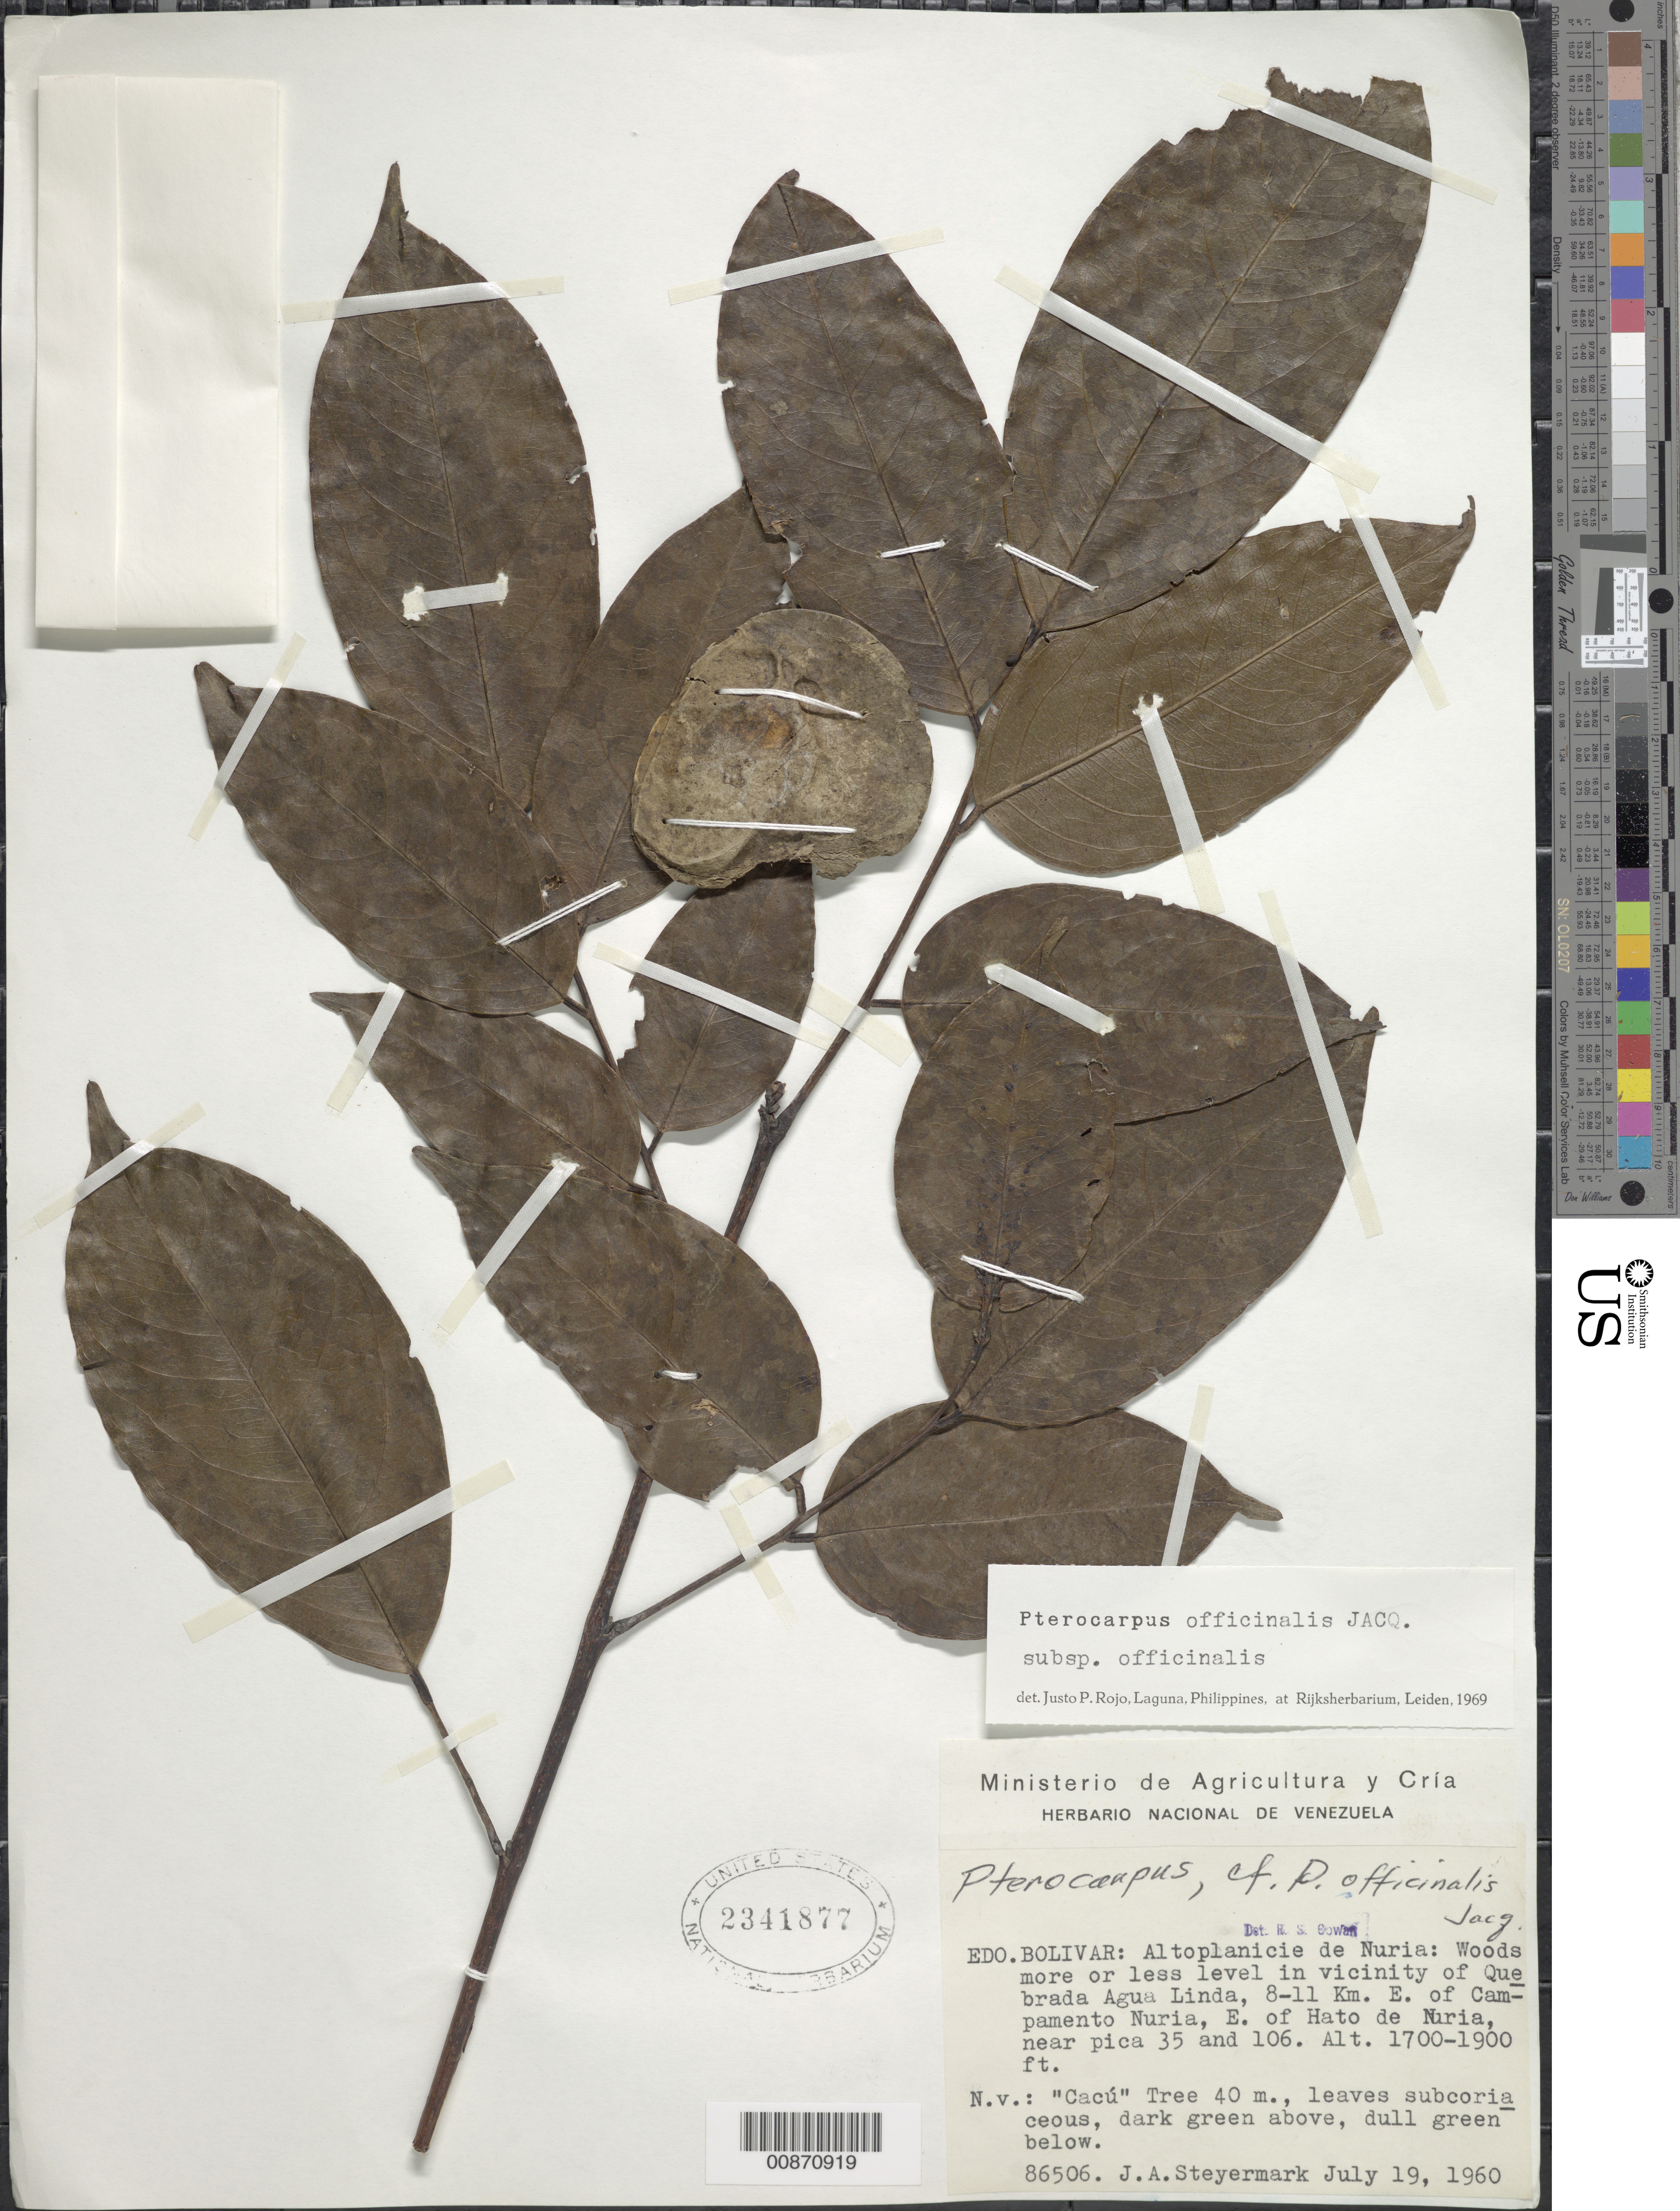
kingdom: Plantae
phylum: Tracheophyta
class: Magnoliopsida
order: Fabales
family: Fabaceae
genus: Pterocarpus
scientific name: Pterocarpus officinalis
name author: Jacq.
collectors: J. Steyermark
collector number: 86506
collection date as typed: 19-Jul-60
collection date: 1960-07-19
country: Venezuela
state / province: Bolívar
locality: Altiplanicie de Nuria, vicinity of Quebrada Agua Linda, 8-11 km E of camp Nuria, E of Hato de Nuria, near pica 35 and 106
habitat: Woods more or less level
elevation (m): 518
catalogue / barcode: US 2341877